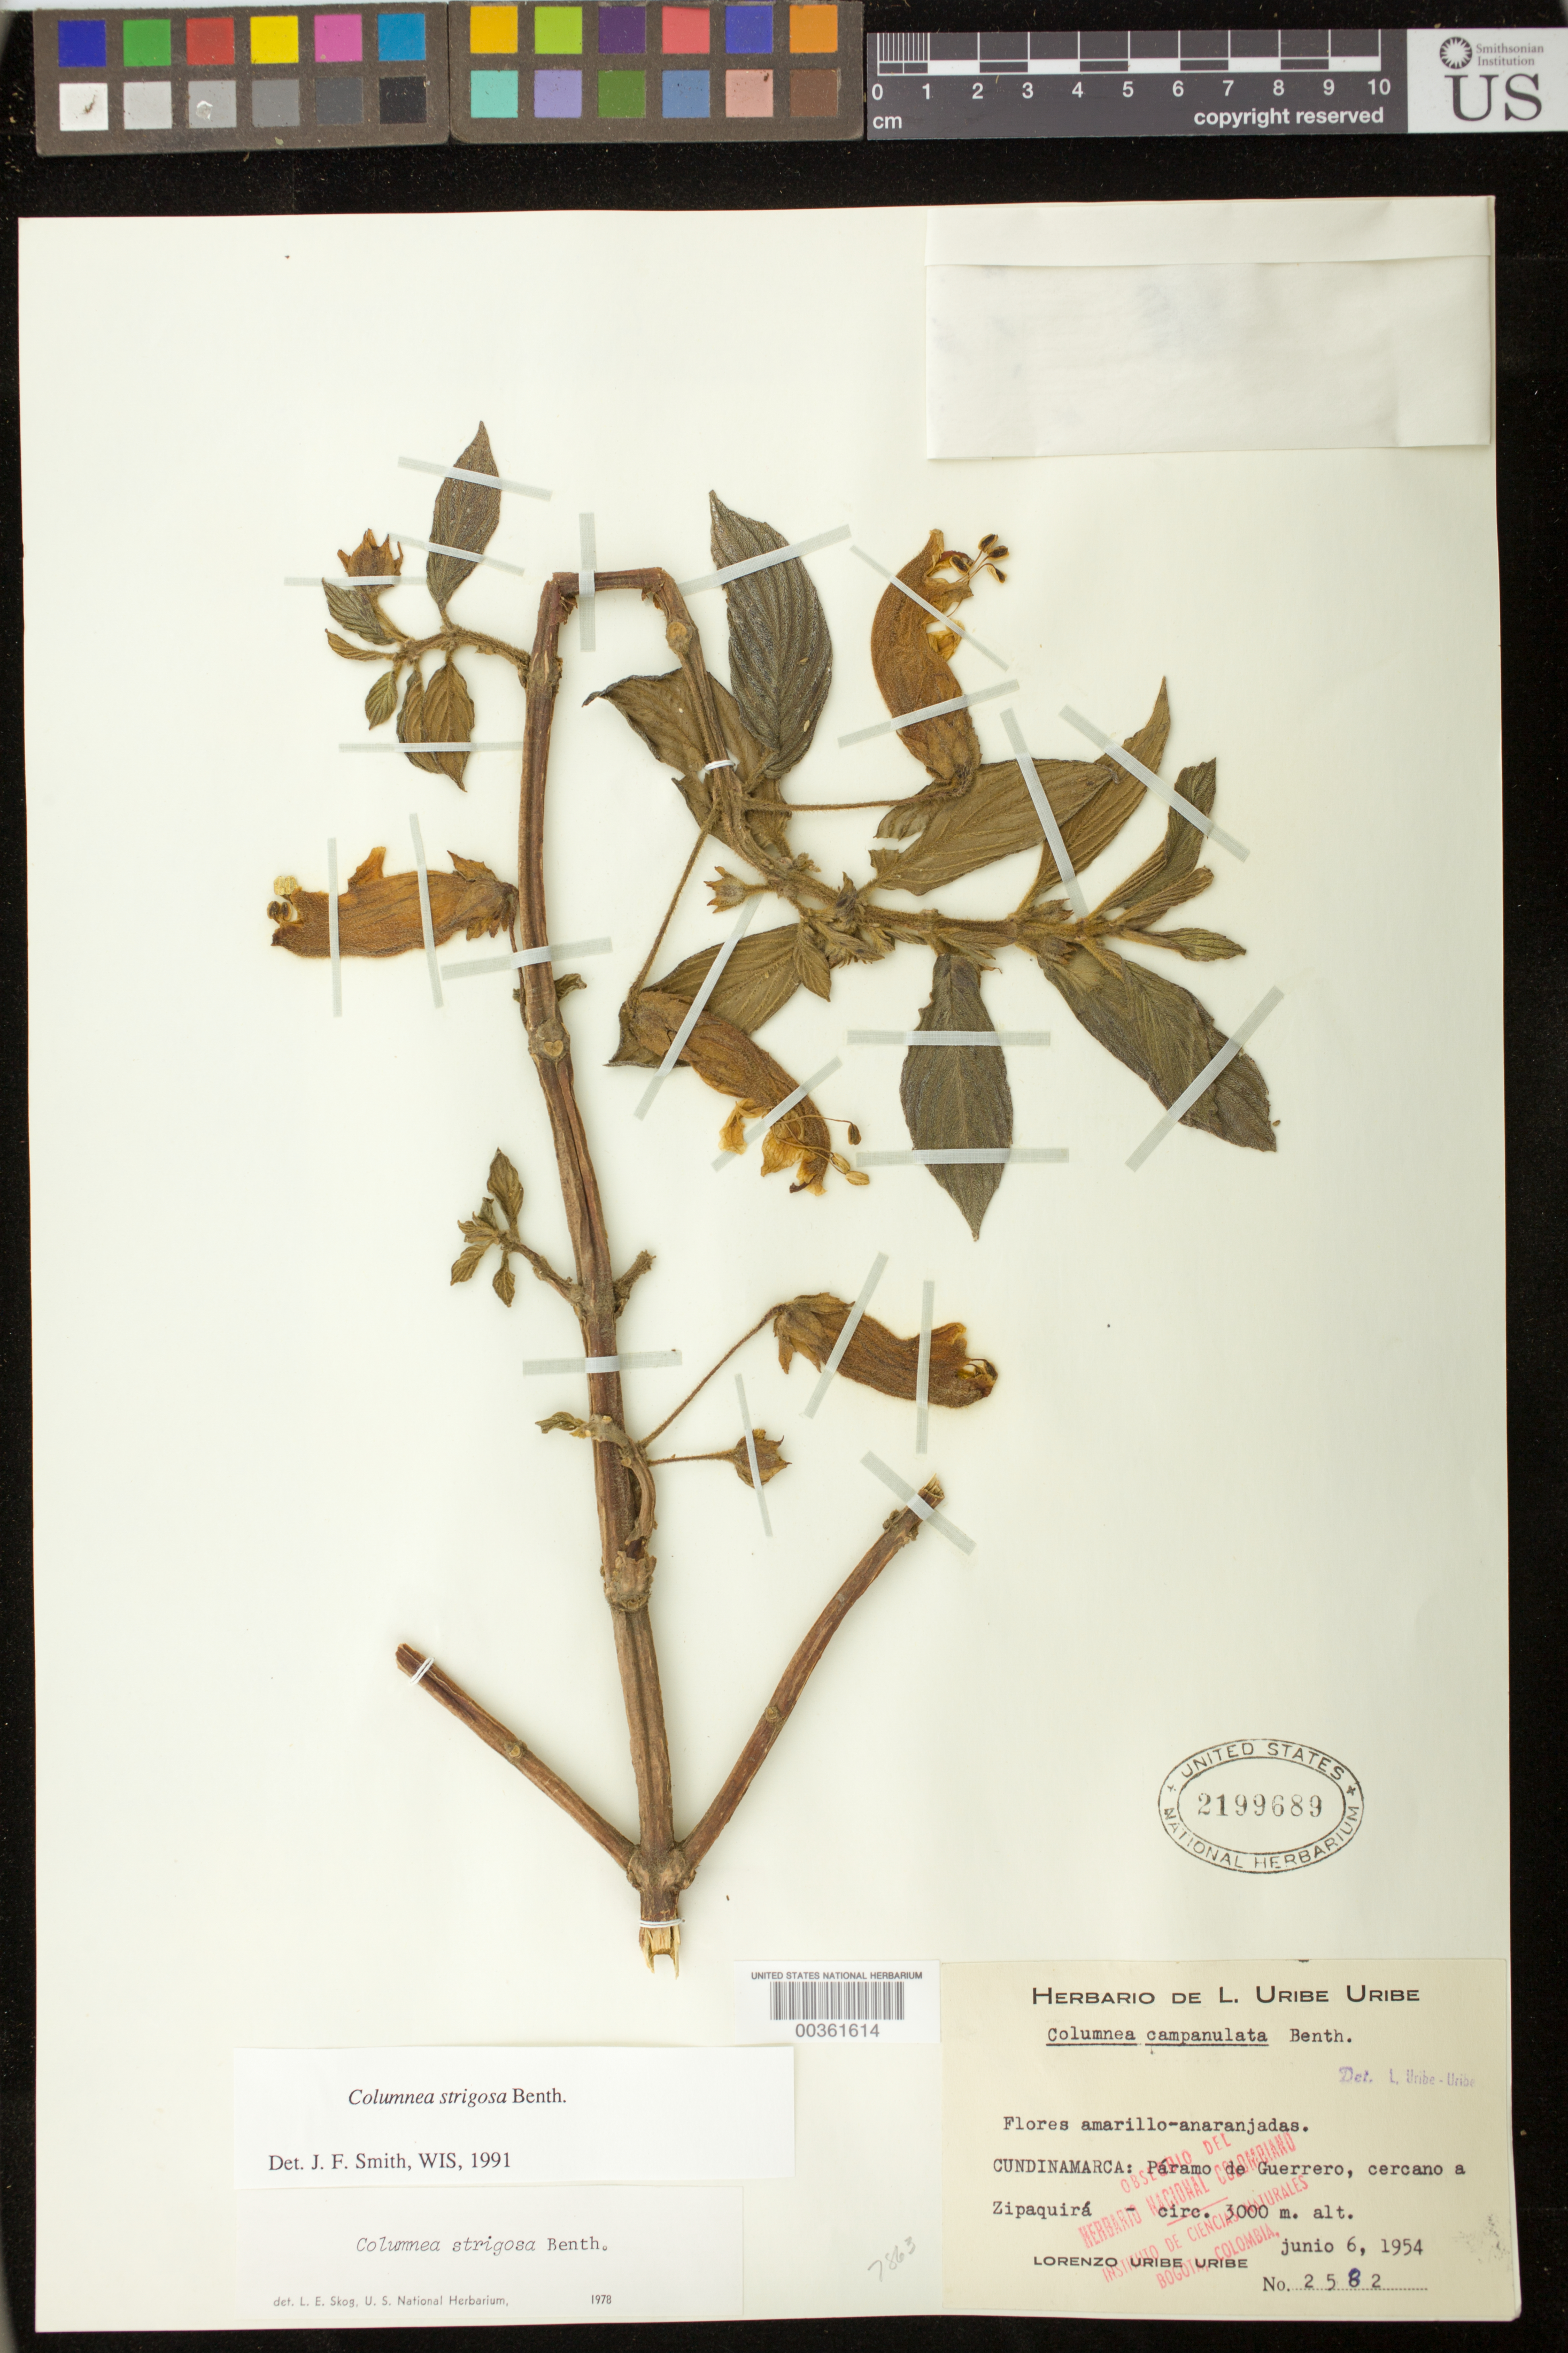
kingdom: Plantae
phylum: Tracheophyta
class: Magnoliopsida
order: Lamiales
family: Gesneriaceae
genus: Columnea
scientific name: Columnea strigosa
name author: Benth.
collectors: L. Uribe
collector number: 2582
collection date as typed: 06 Jun 1954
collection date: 1954-06-06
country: Colombia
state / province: Cundinamarca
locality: Paramo de Guerrero, cercano a Zipaquira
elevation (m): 3000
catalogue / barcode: US 2199689